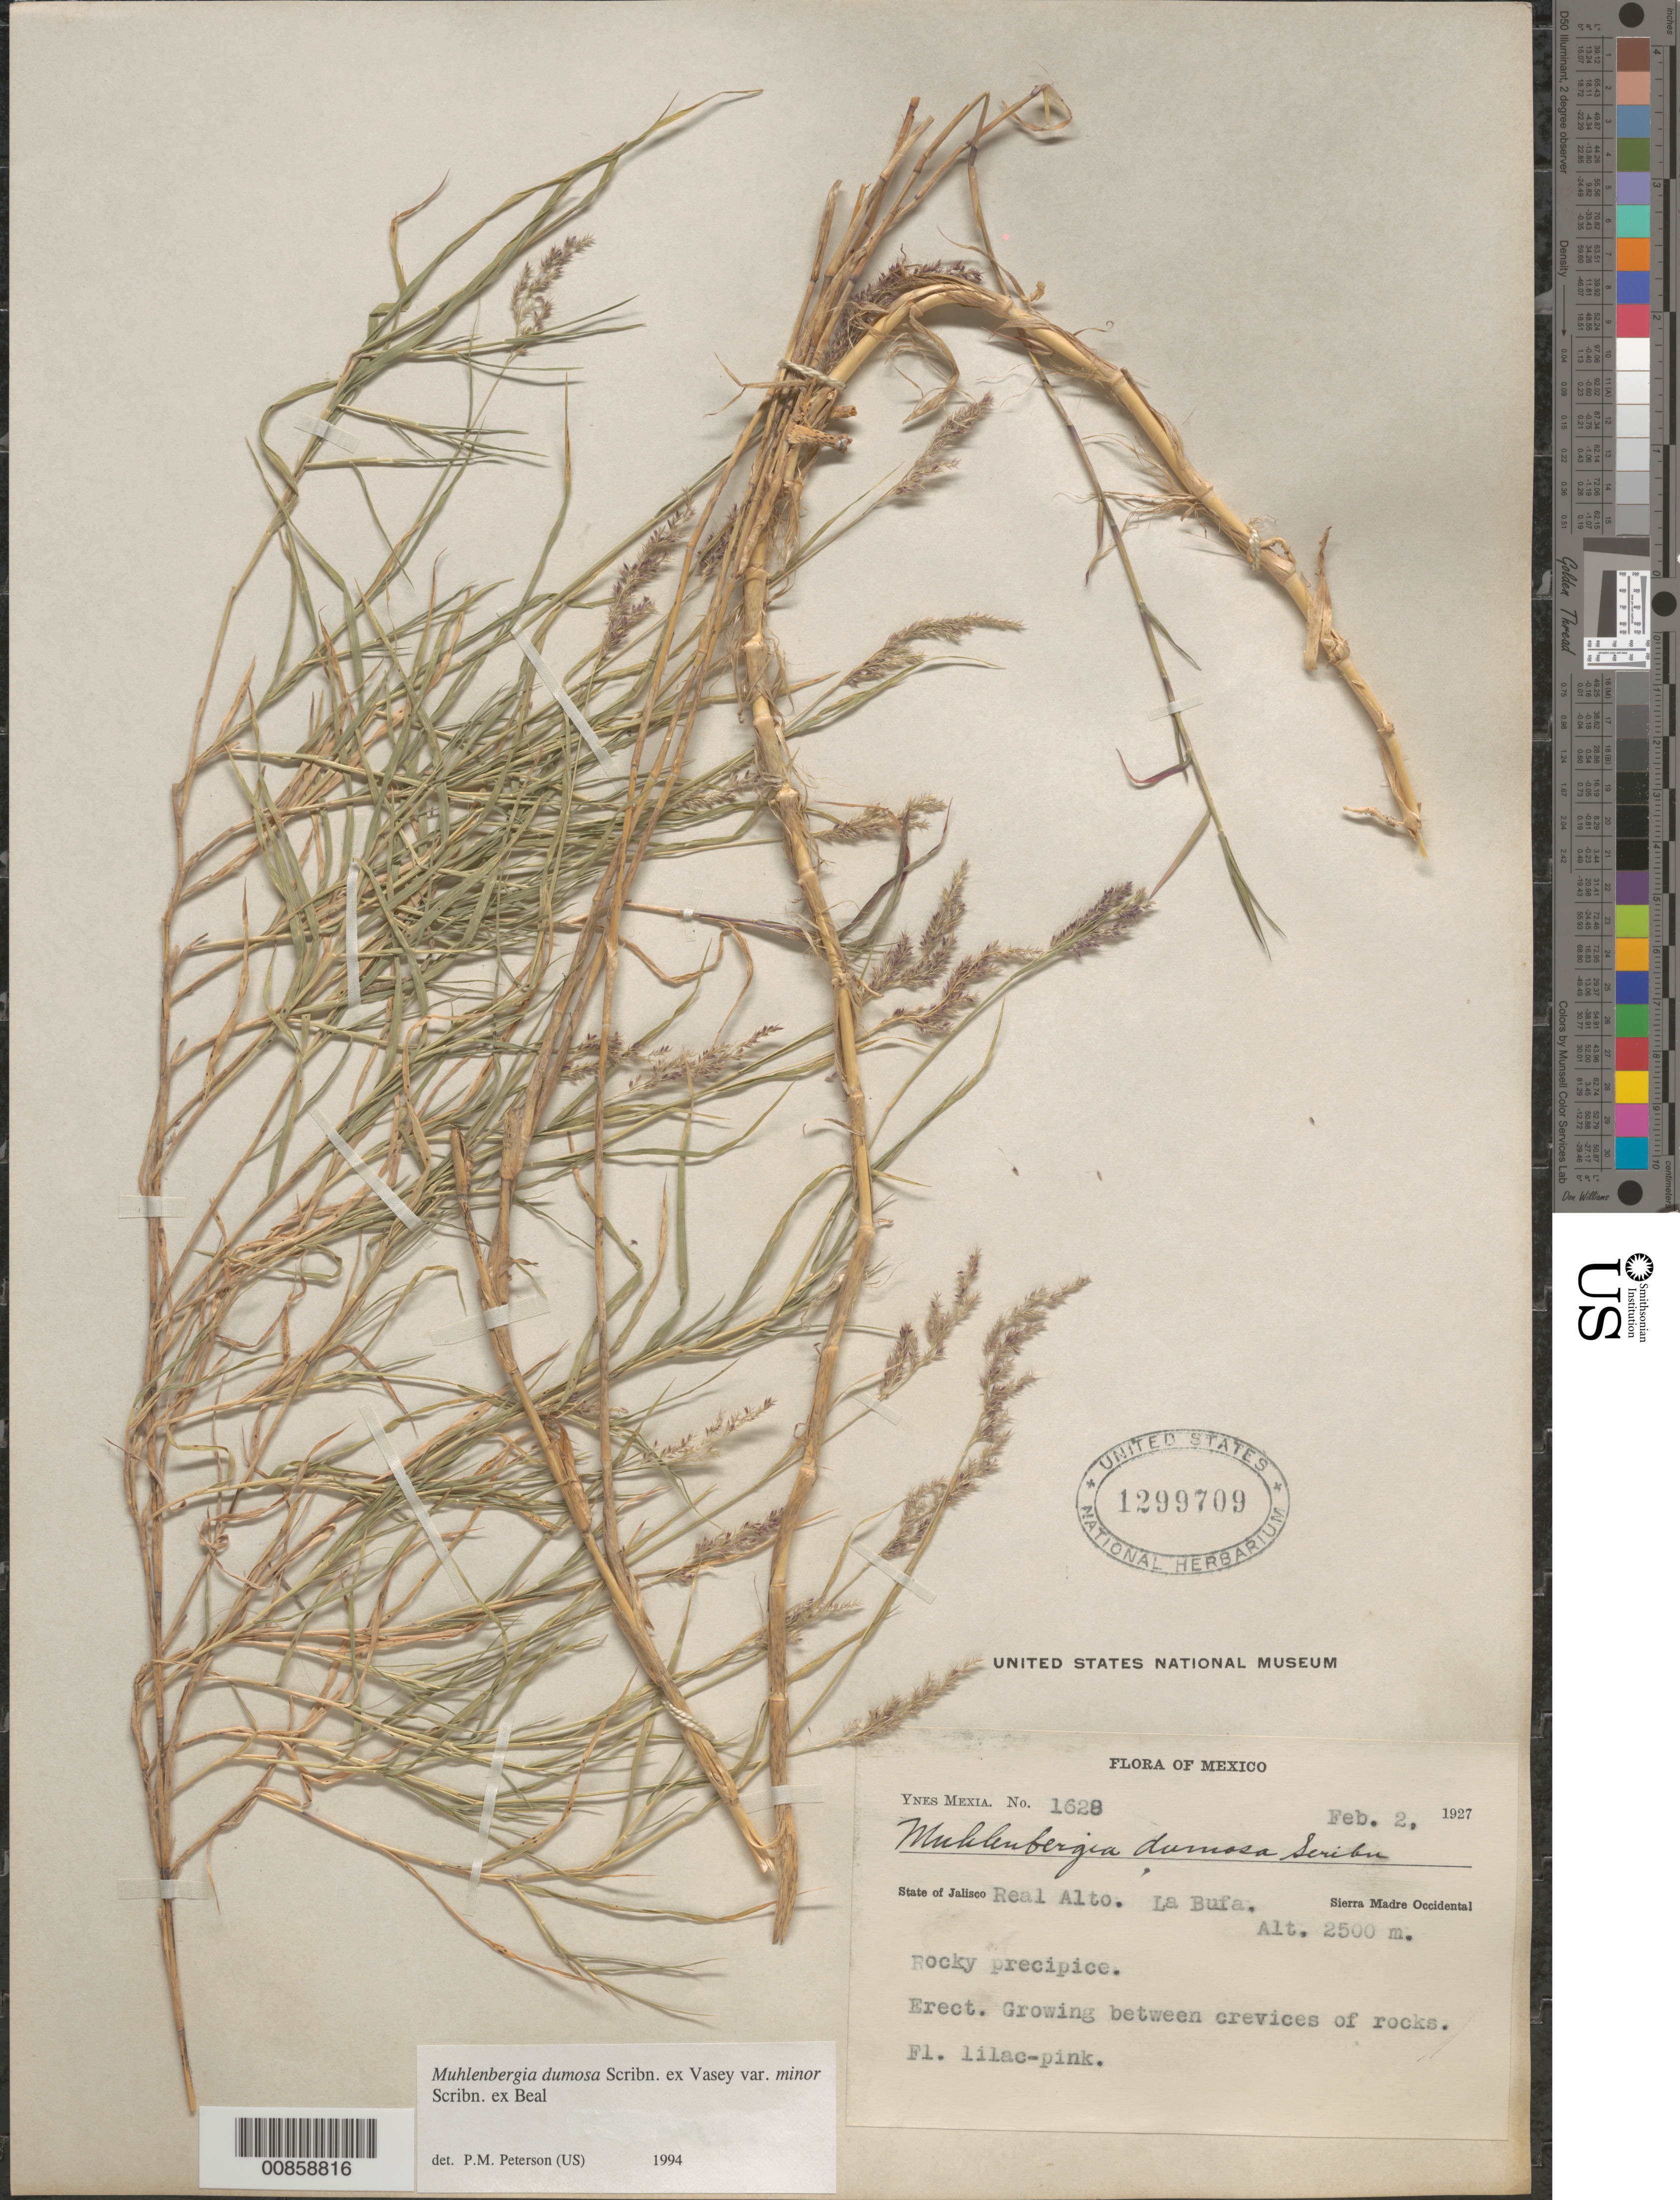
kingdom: Plantae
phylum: Tracheophyta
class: Liliopsida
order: Poales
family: Poaceae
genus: Muhlenbergia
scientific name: Muhlenbergia dumosa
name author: Scribn. ex Vasey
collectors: Y. Mexia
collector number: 1628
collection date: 1927-02-02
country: Mexico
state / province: Jalisco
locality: Real Alto, La Bufa, Sierra Madre Occidental.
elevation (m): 2500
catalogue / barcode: US 1299709